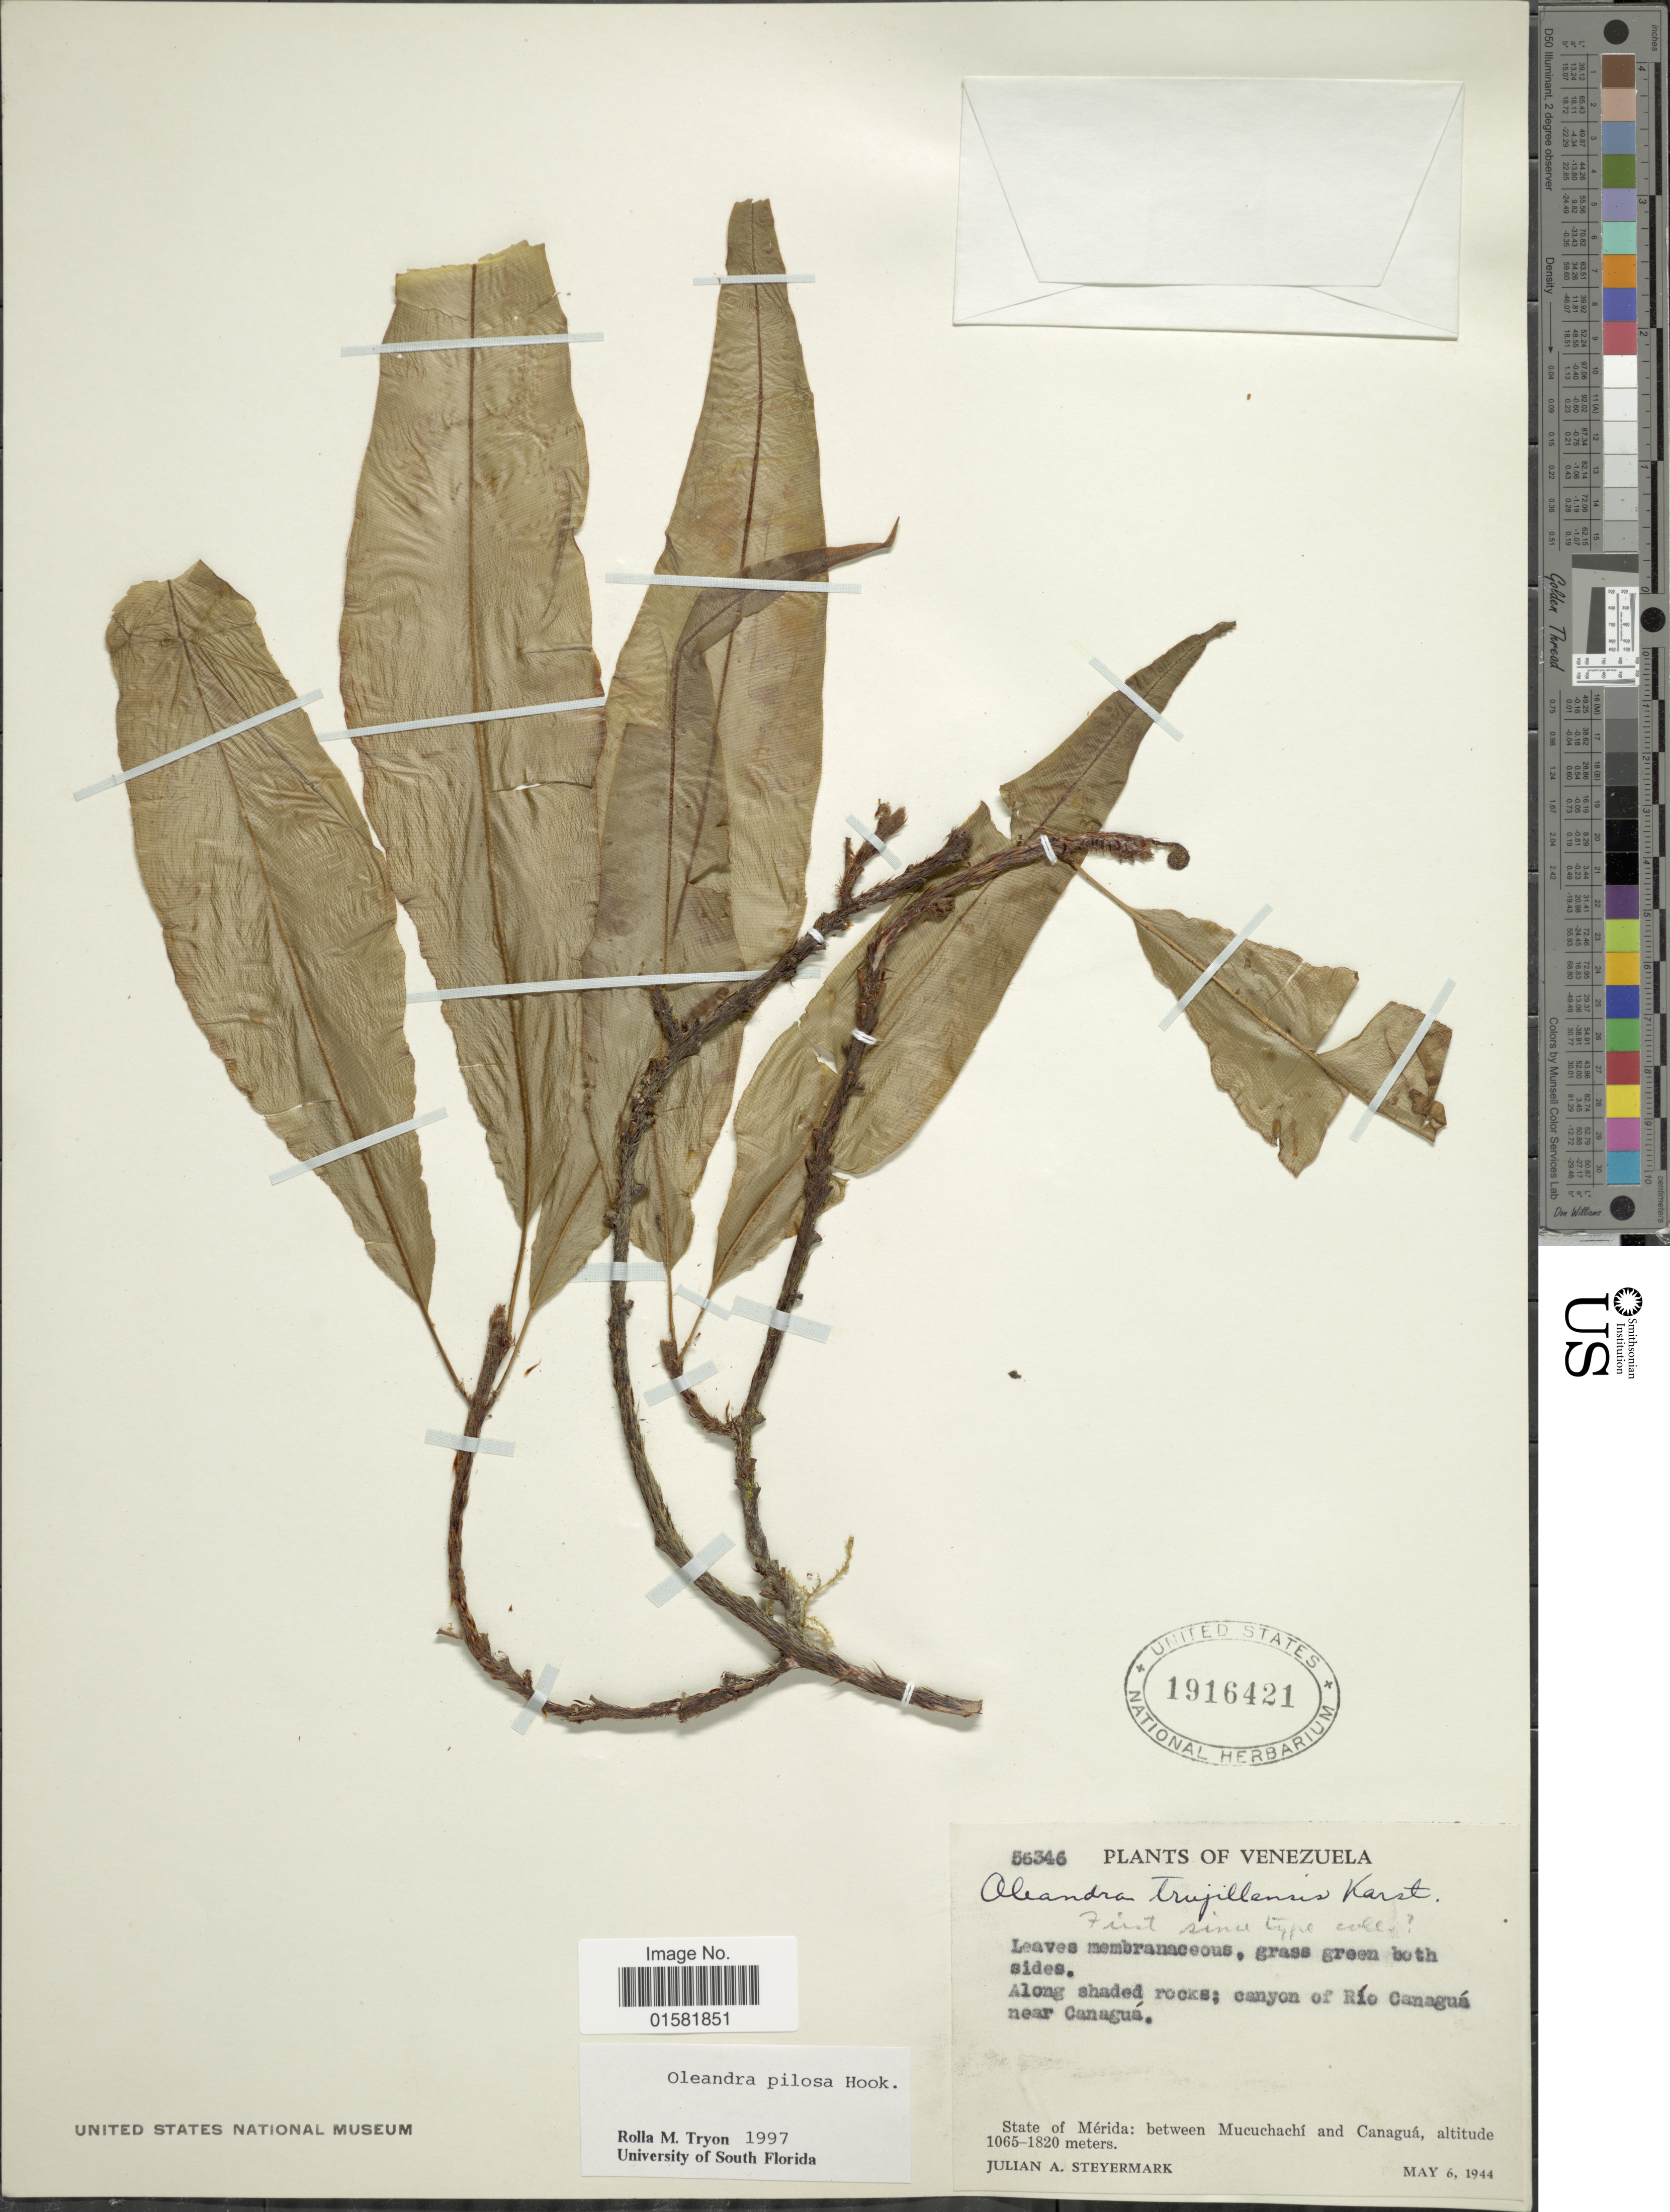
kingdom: Plantae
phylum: Tracheophyta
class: Polypodiopsida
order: Polypodiales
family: Oleandraceae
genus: Oleandra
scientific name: Oleandra pilosa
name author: Hook.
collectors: J. Steyermark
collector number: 56346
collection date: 1944-05-06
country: Venezuela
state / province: Mérida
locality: Venezuela, between Mucuchachí and Canaguá, canyon of Río Canaguá near Canaguá.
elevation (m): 1065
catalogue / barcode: US 1916421